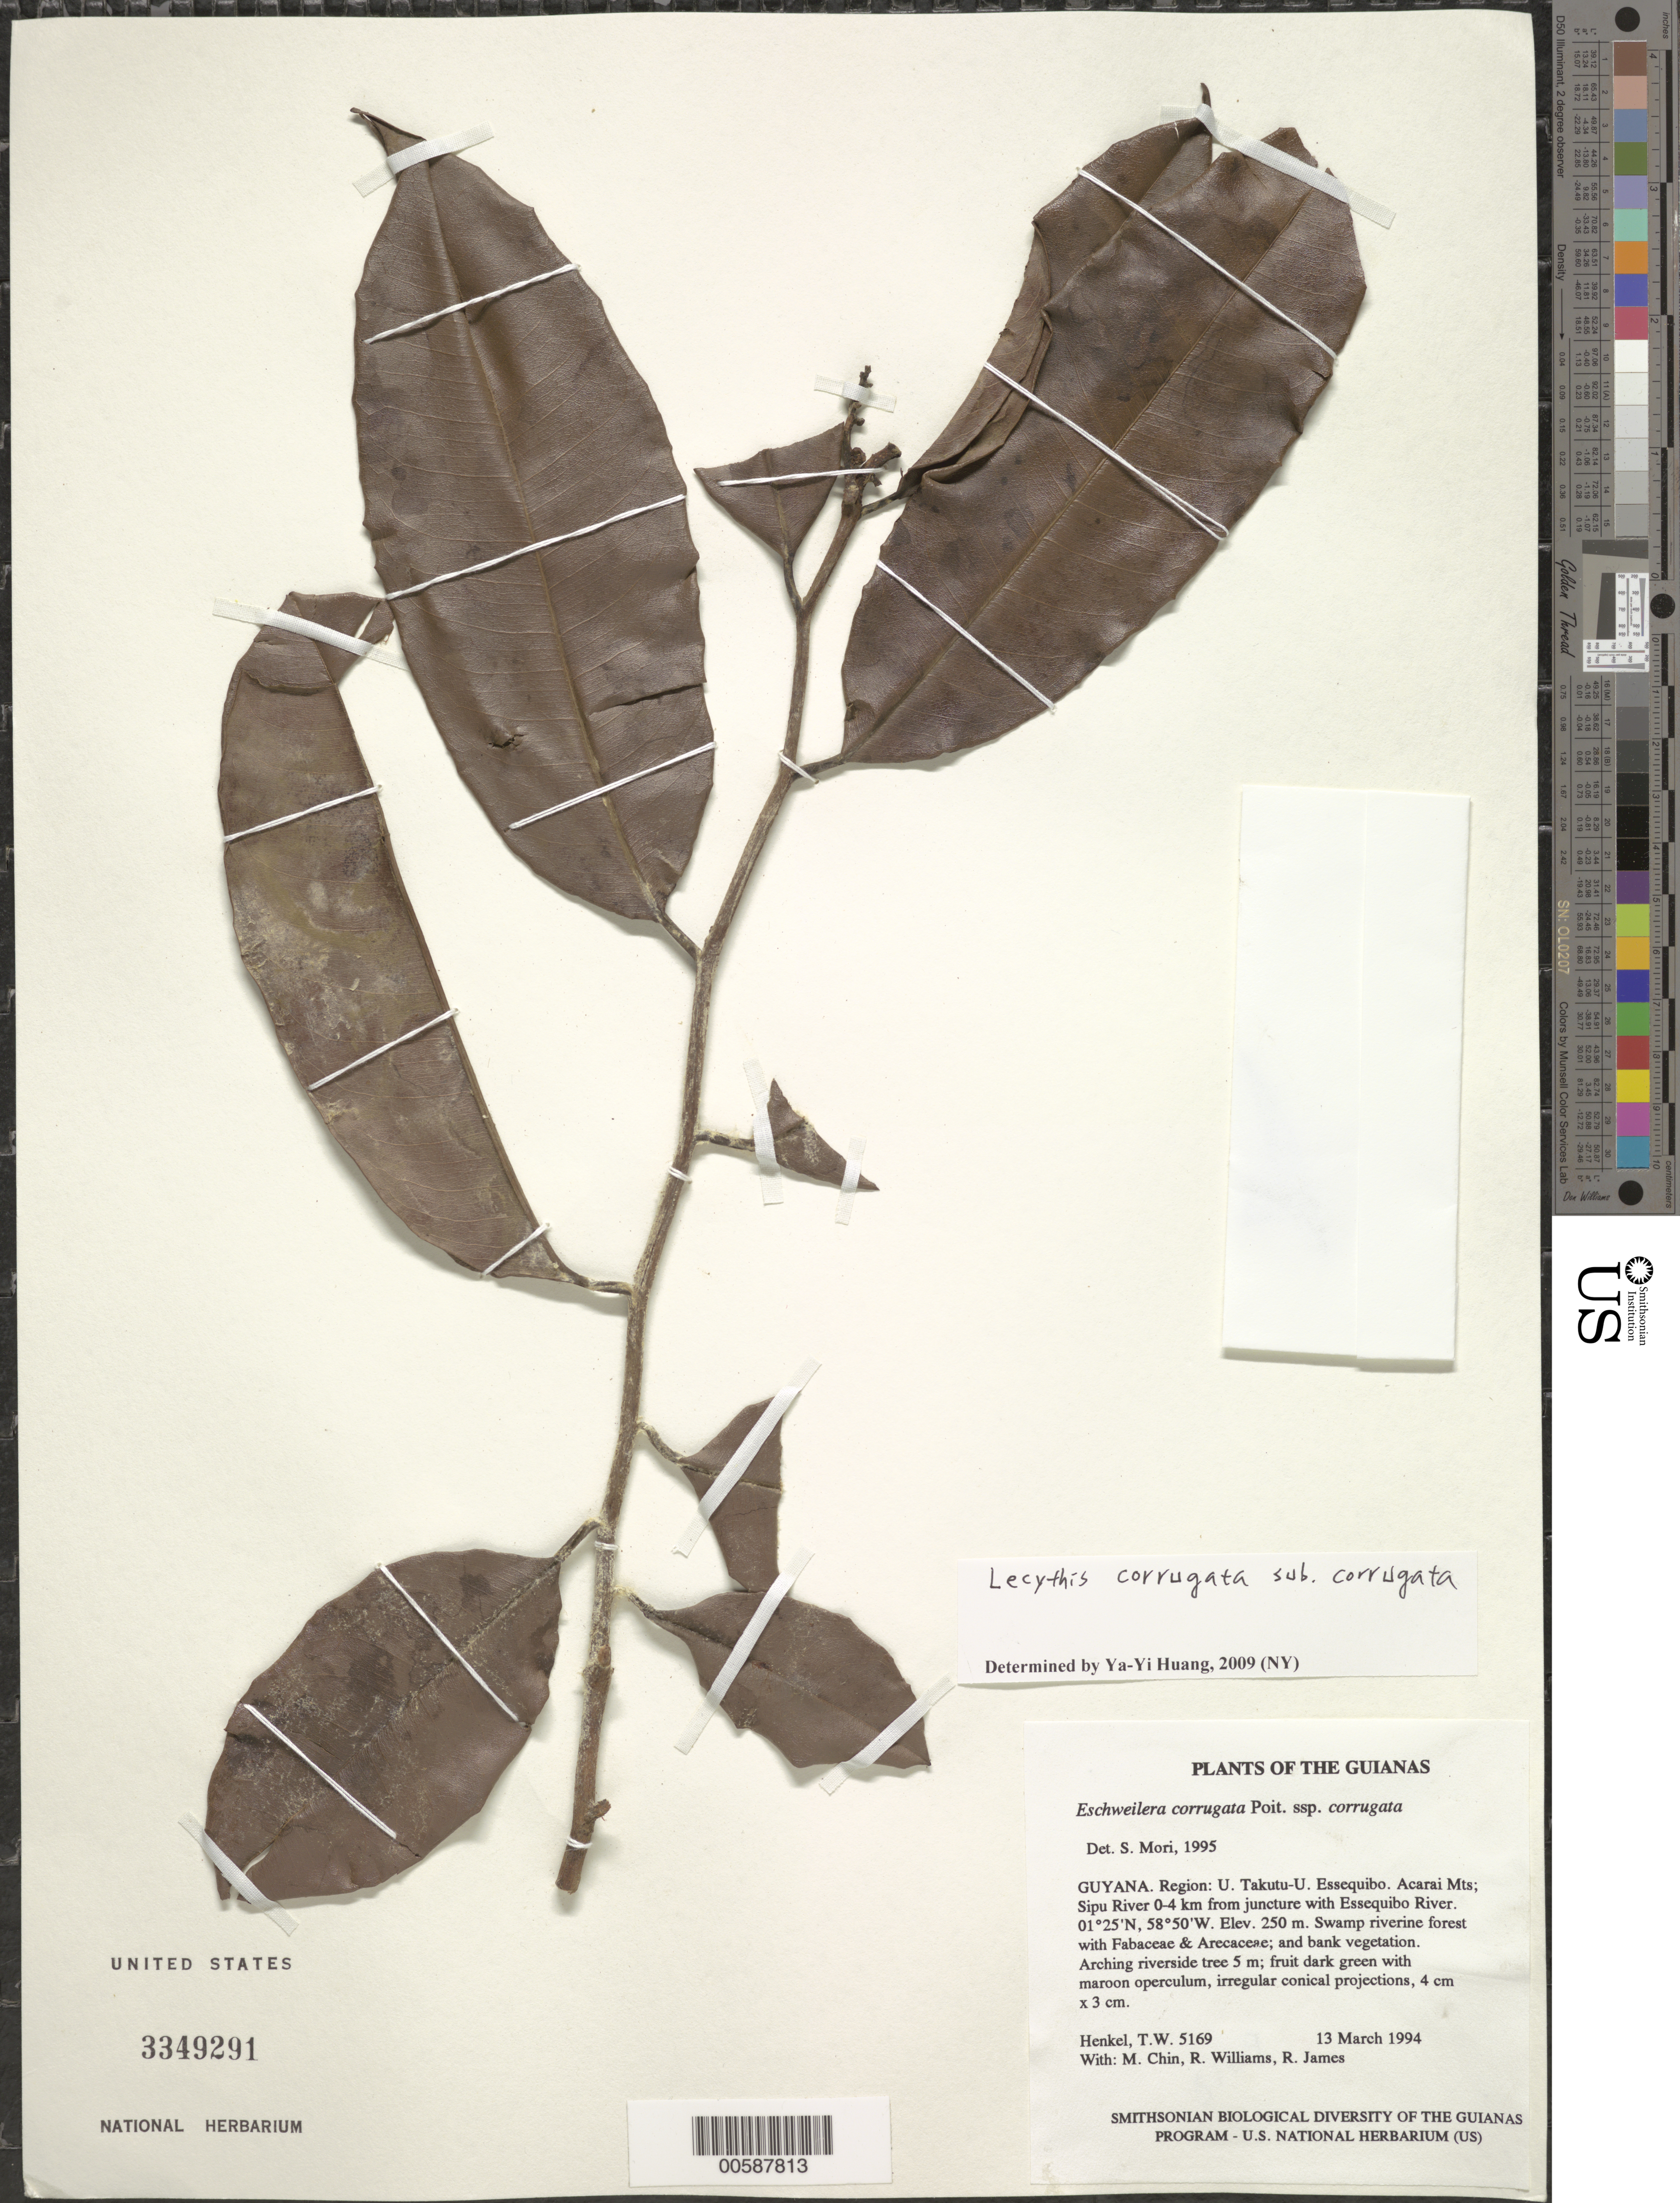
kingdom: Plantae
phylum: Tracheophyta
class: Magnoliopsida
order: Ericales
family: Lecythidaceae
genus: Lecythis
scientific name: Lecythis corrugata subsp. corrugata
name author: Poit.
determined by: Huang, Y. Y.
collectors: T. Henkel, M. Chin, R. Williams & R. James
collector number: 5169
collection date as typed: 13 March 1994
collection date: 1994-03-13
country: Guyana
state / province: U. Takutu-U. Essequibo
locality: Acarai Mts; Sipu River 0-4 km from juncture with Essequibo River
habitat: Swamp riverine forest with Fabaceae & Arecaceae; and bank vegetation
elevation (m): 250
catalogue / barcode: US 3349291